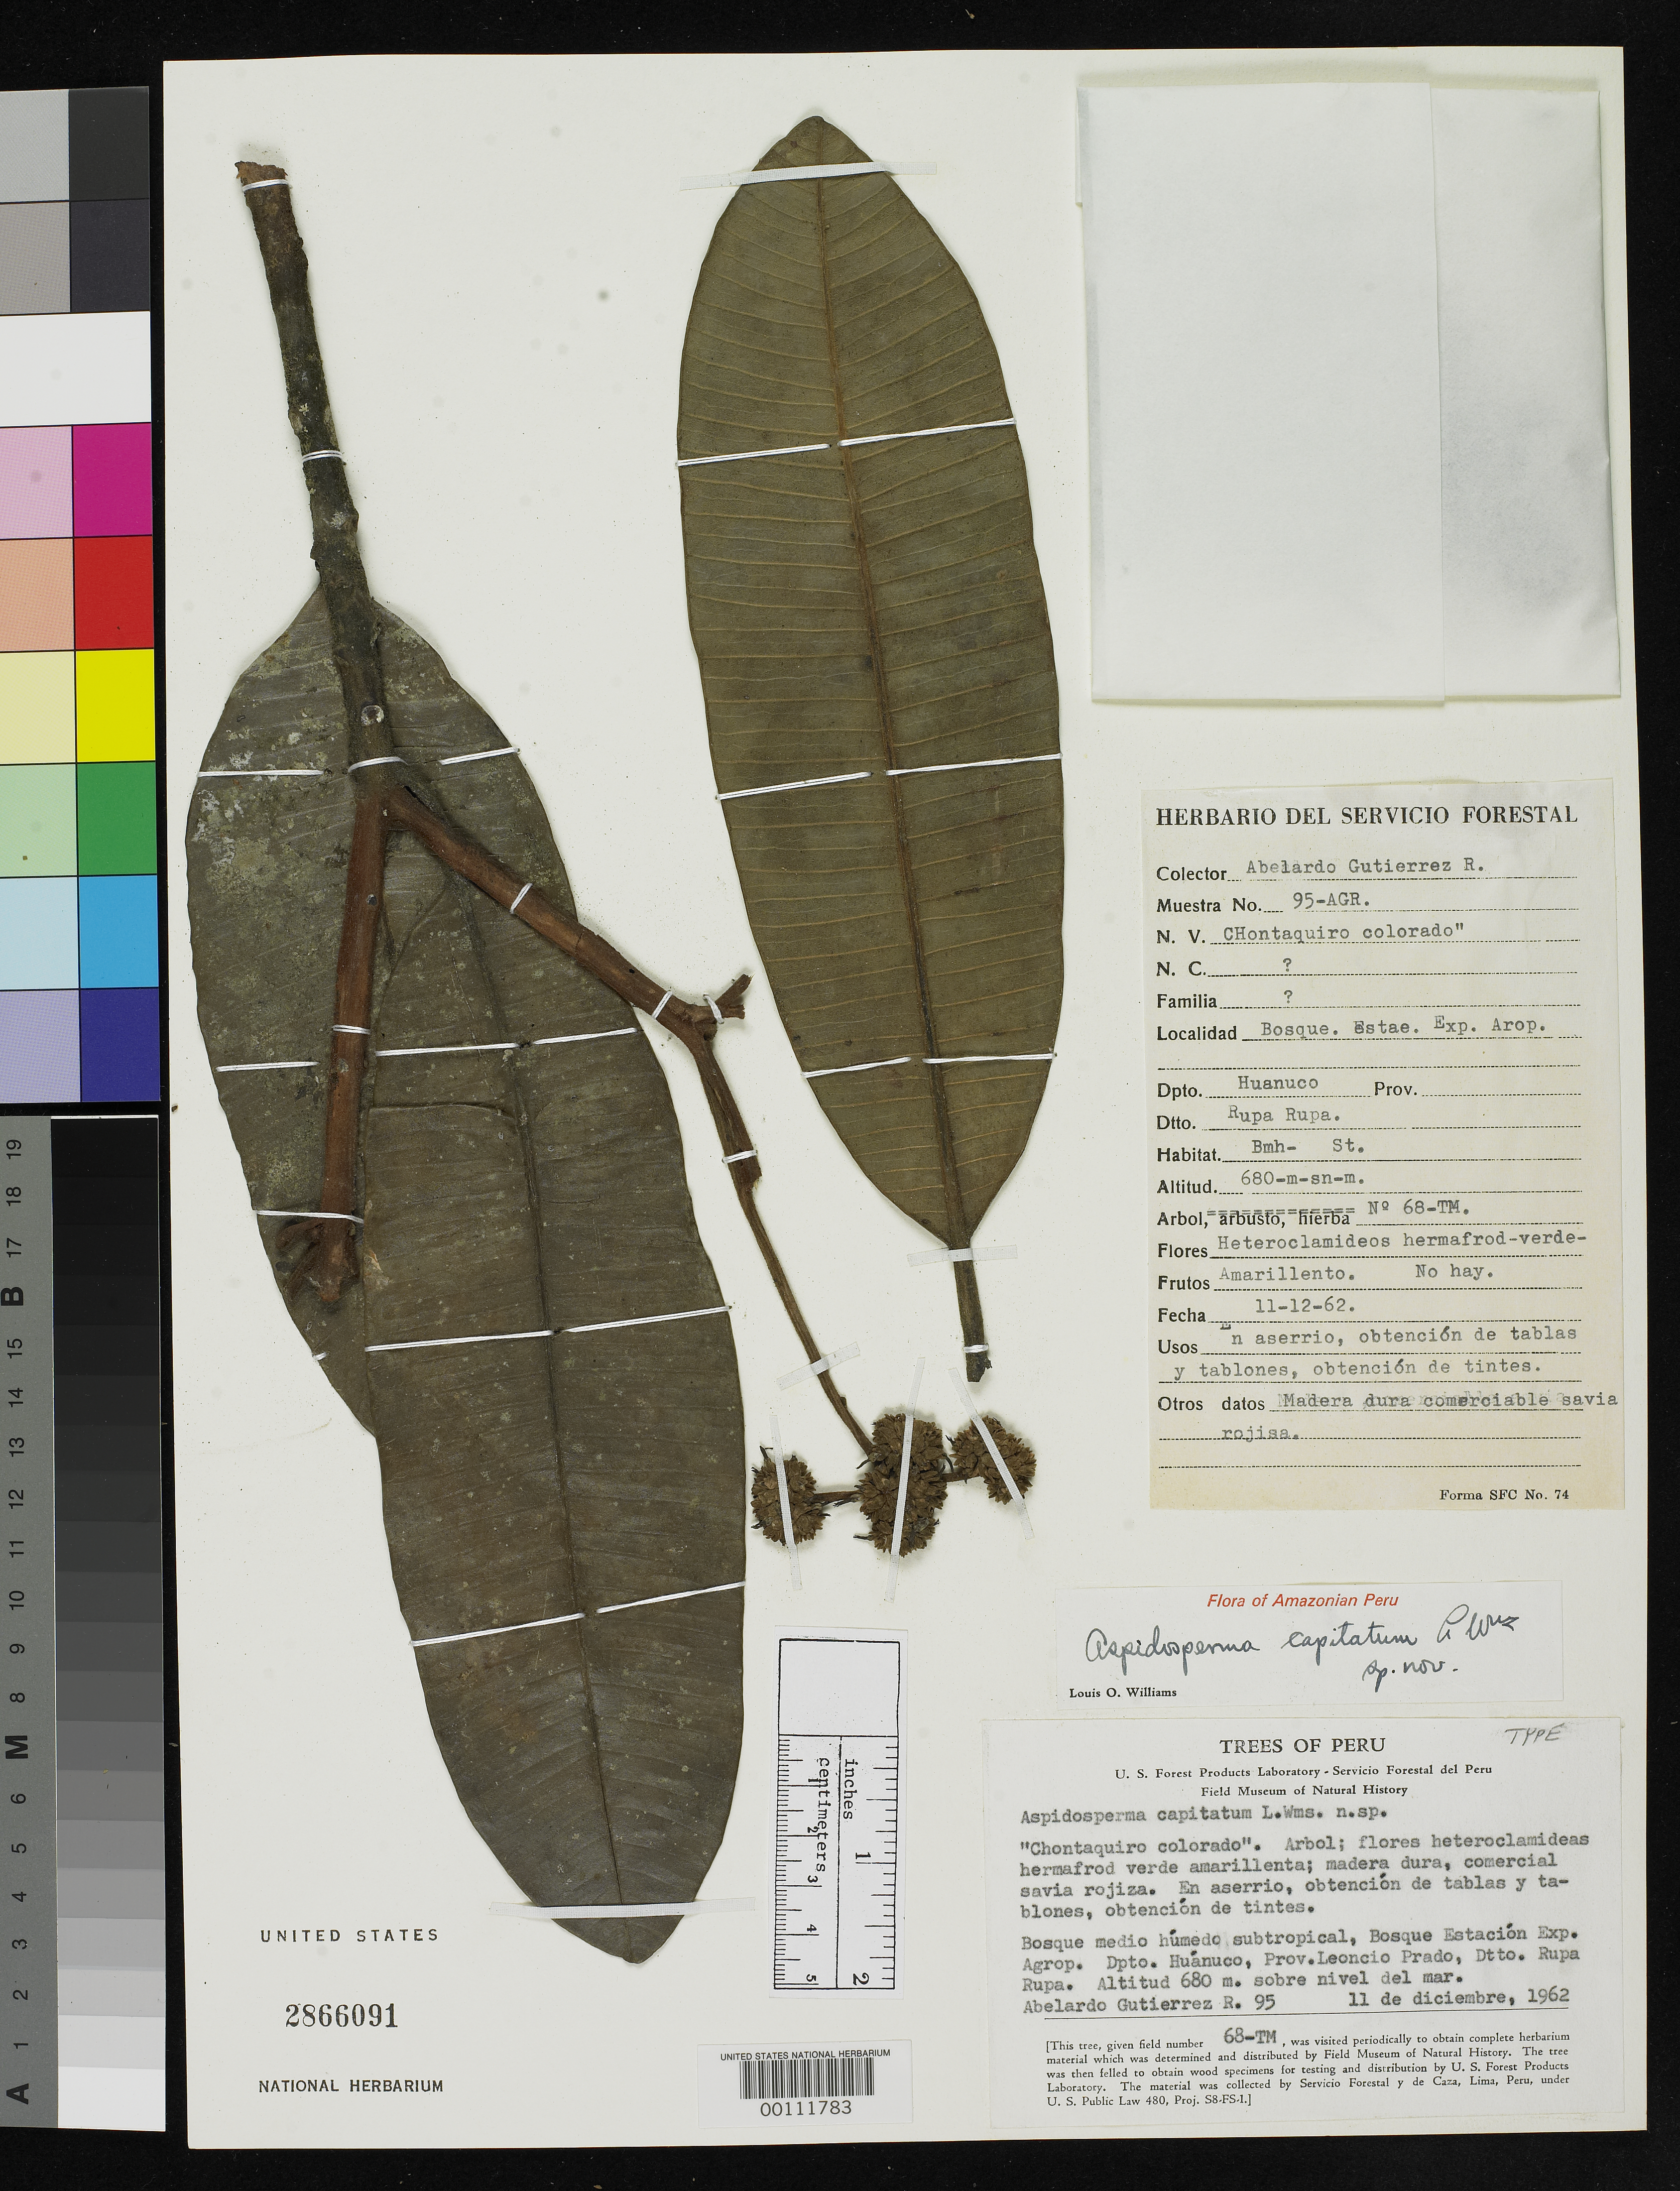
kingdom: Plantae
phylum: Tracheophyta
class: Magnoliopsida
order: Gentianales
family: Apocynaceae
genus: Aspidosperma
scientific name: Aspidosperma capitatum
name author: L.O. Williams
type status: Isotype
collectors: A. Gutierrez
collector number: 95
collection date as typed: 11 Dec 1962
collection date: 1962-12-11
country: Peru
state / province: Huánuco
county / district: Leoncio Prado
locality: Dtto. Rupa Rupa, Estación Exp. Agrop.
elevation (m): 680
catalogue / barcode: US 2866091